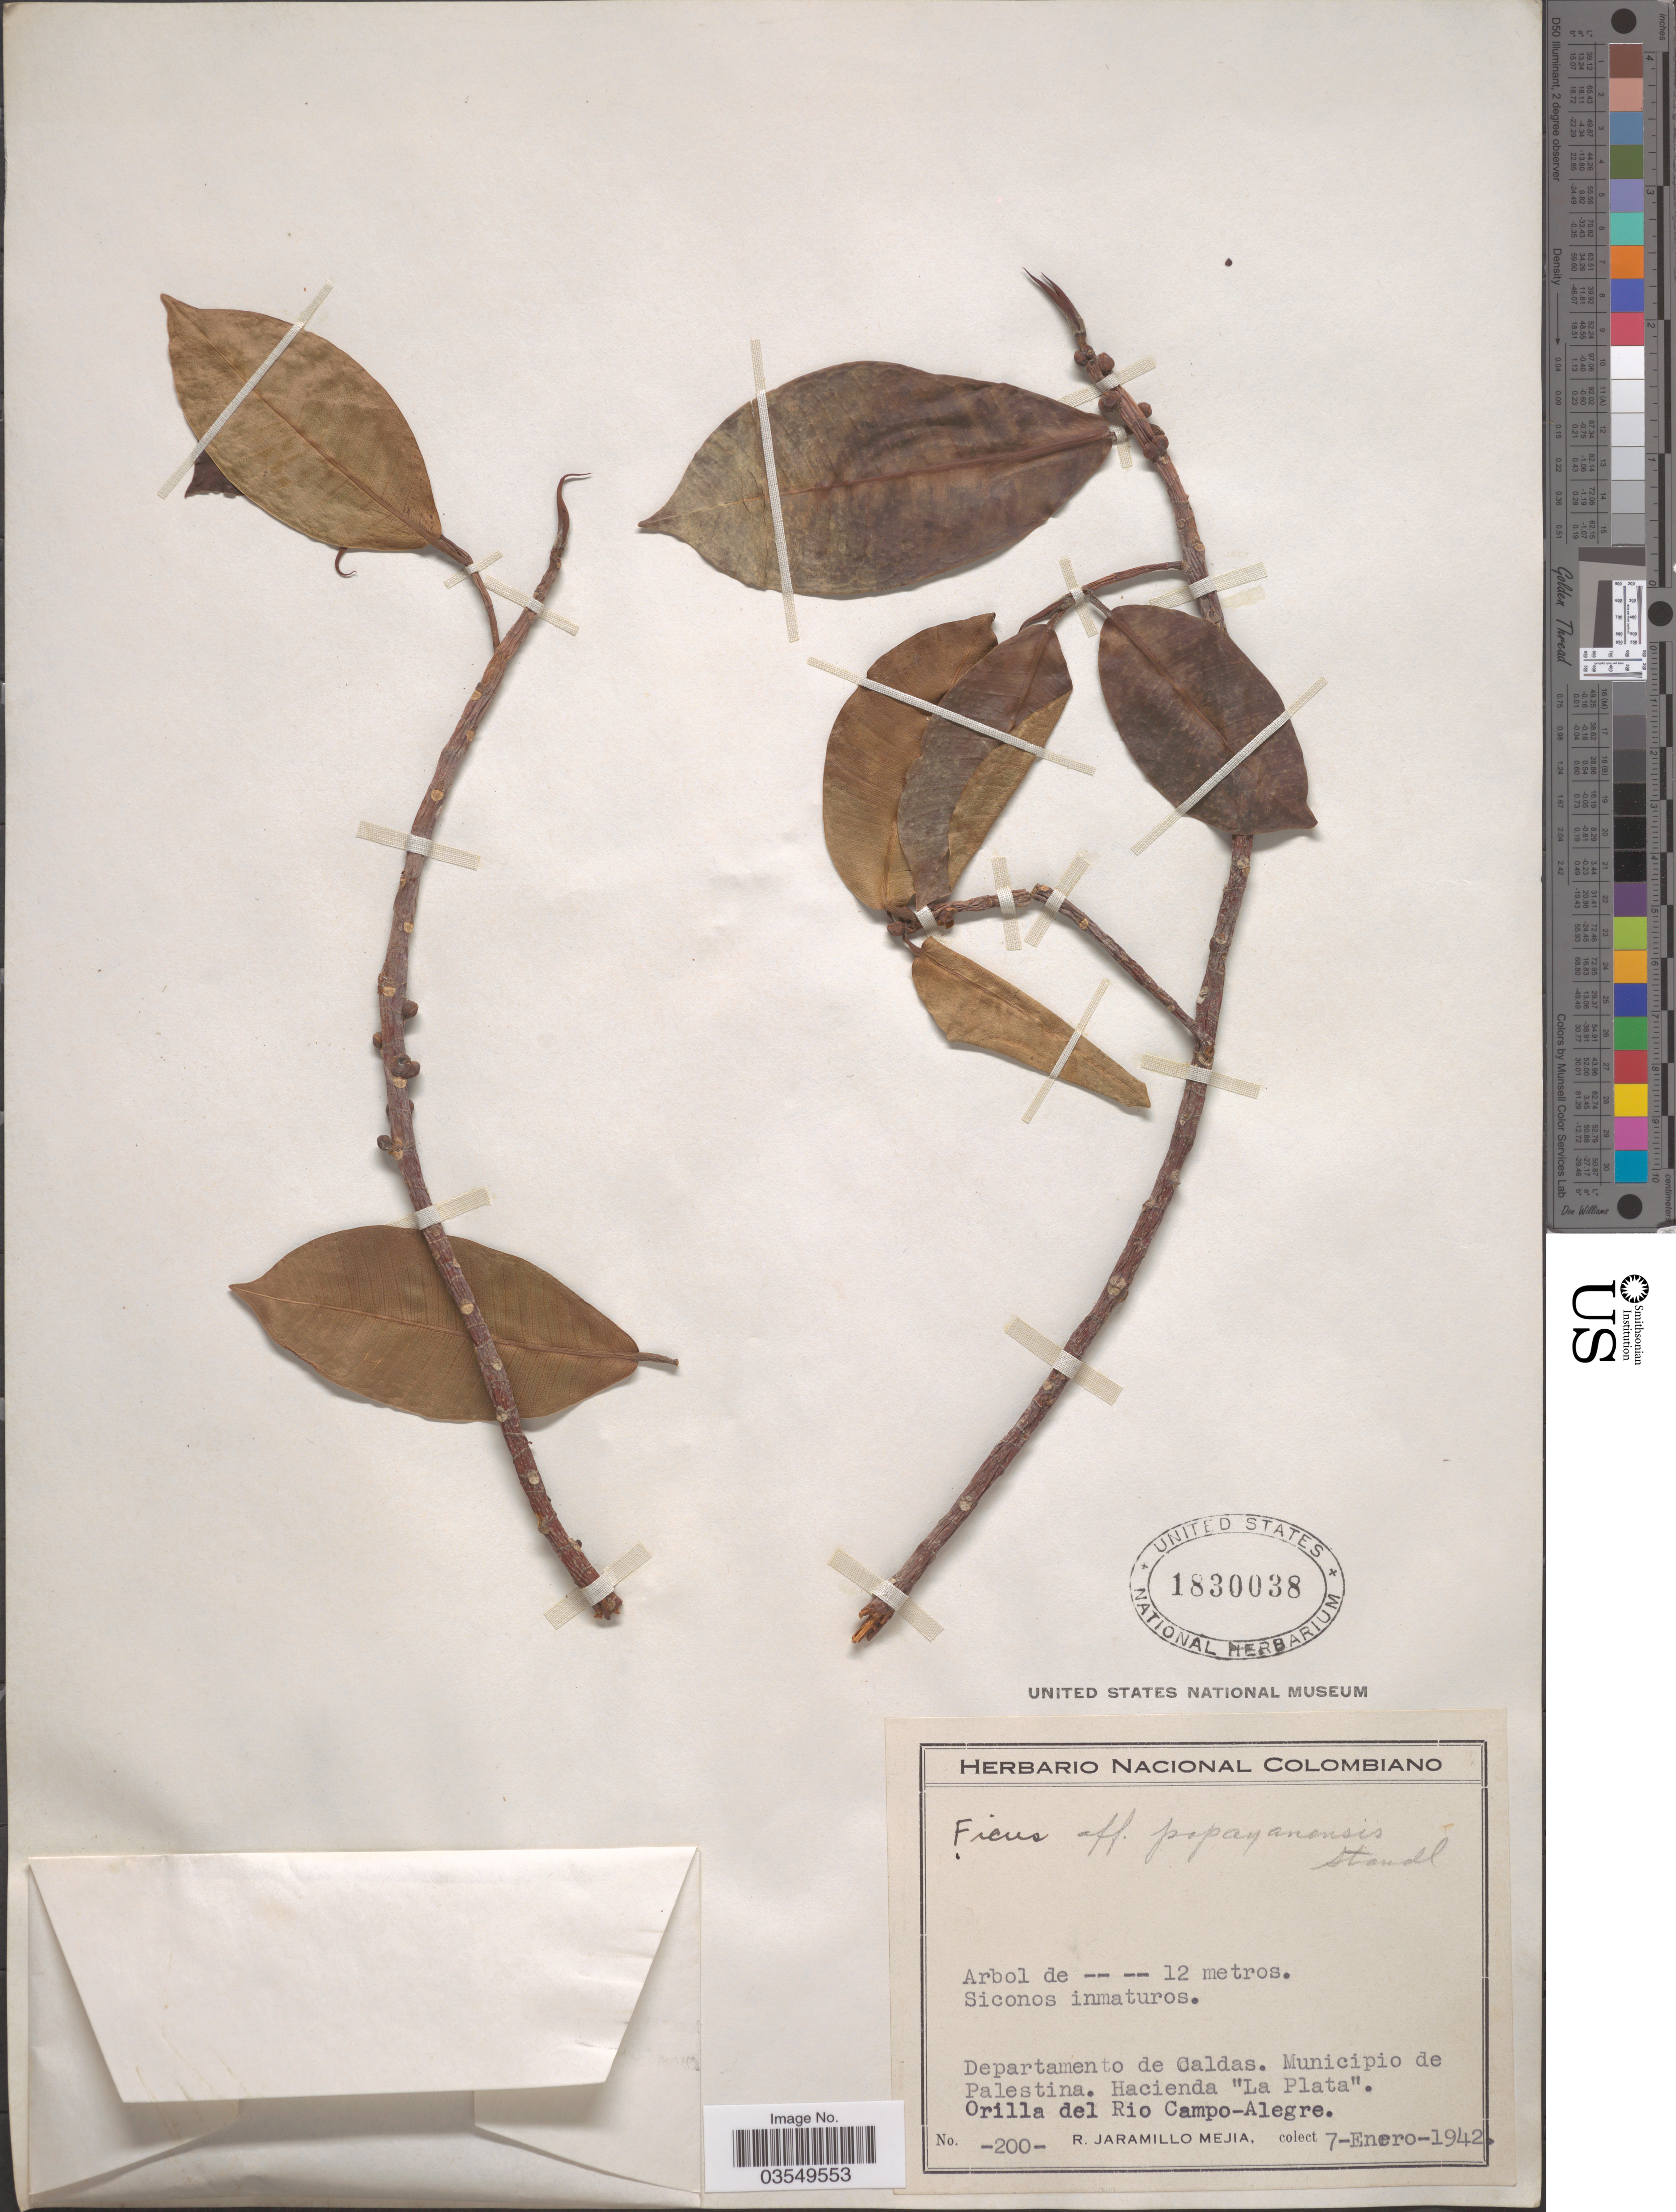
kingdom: Plantae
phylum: Tracheophyta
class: Magnoliopsida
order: Rosales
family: Moraceae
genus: Ficus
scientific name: Ficus sp.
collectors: R. Jaramillo M.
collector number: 200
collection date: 1942-01-07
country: Colombia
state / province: Caldas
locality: Departamento de Caldas. Municipio de Palestina. Hacienda "La Plata". Orilla del Rio Campo-Alegre.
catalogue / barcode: US 1830038